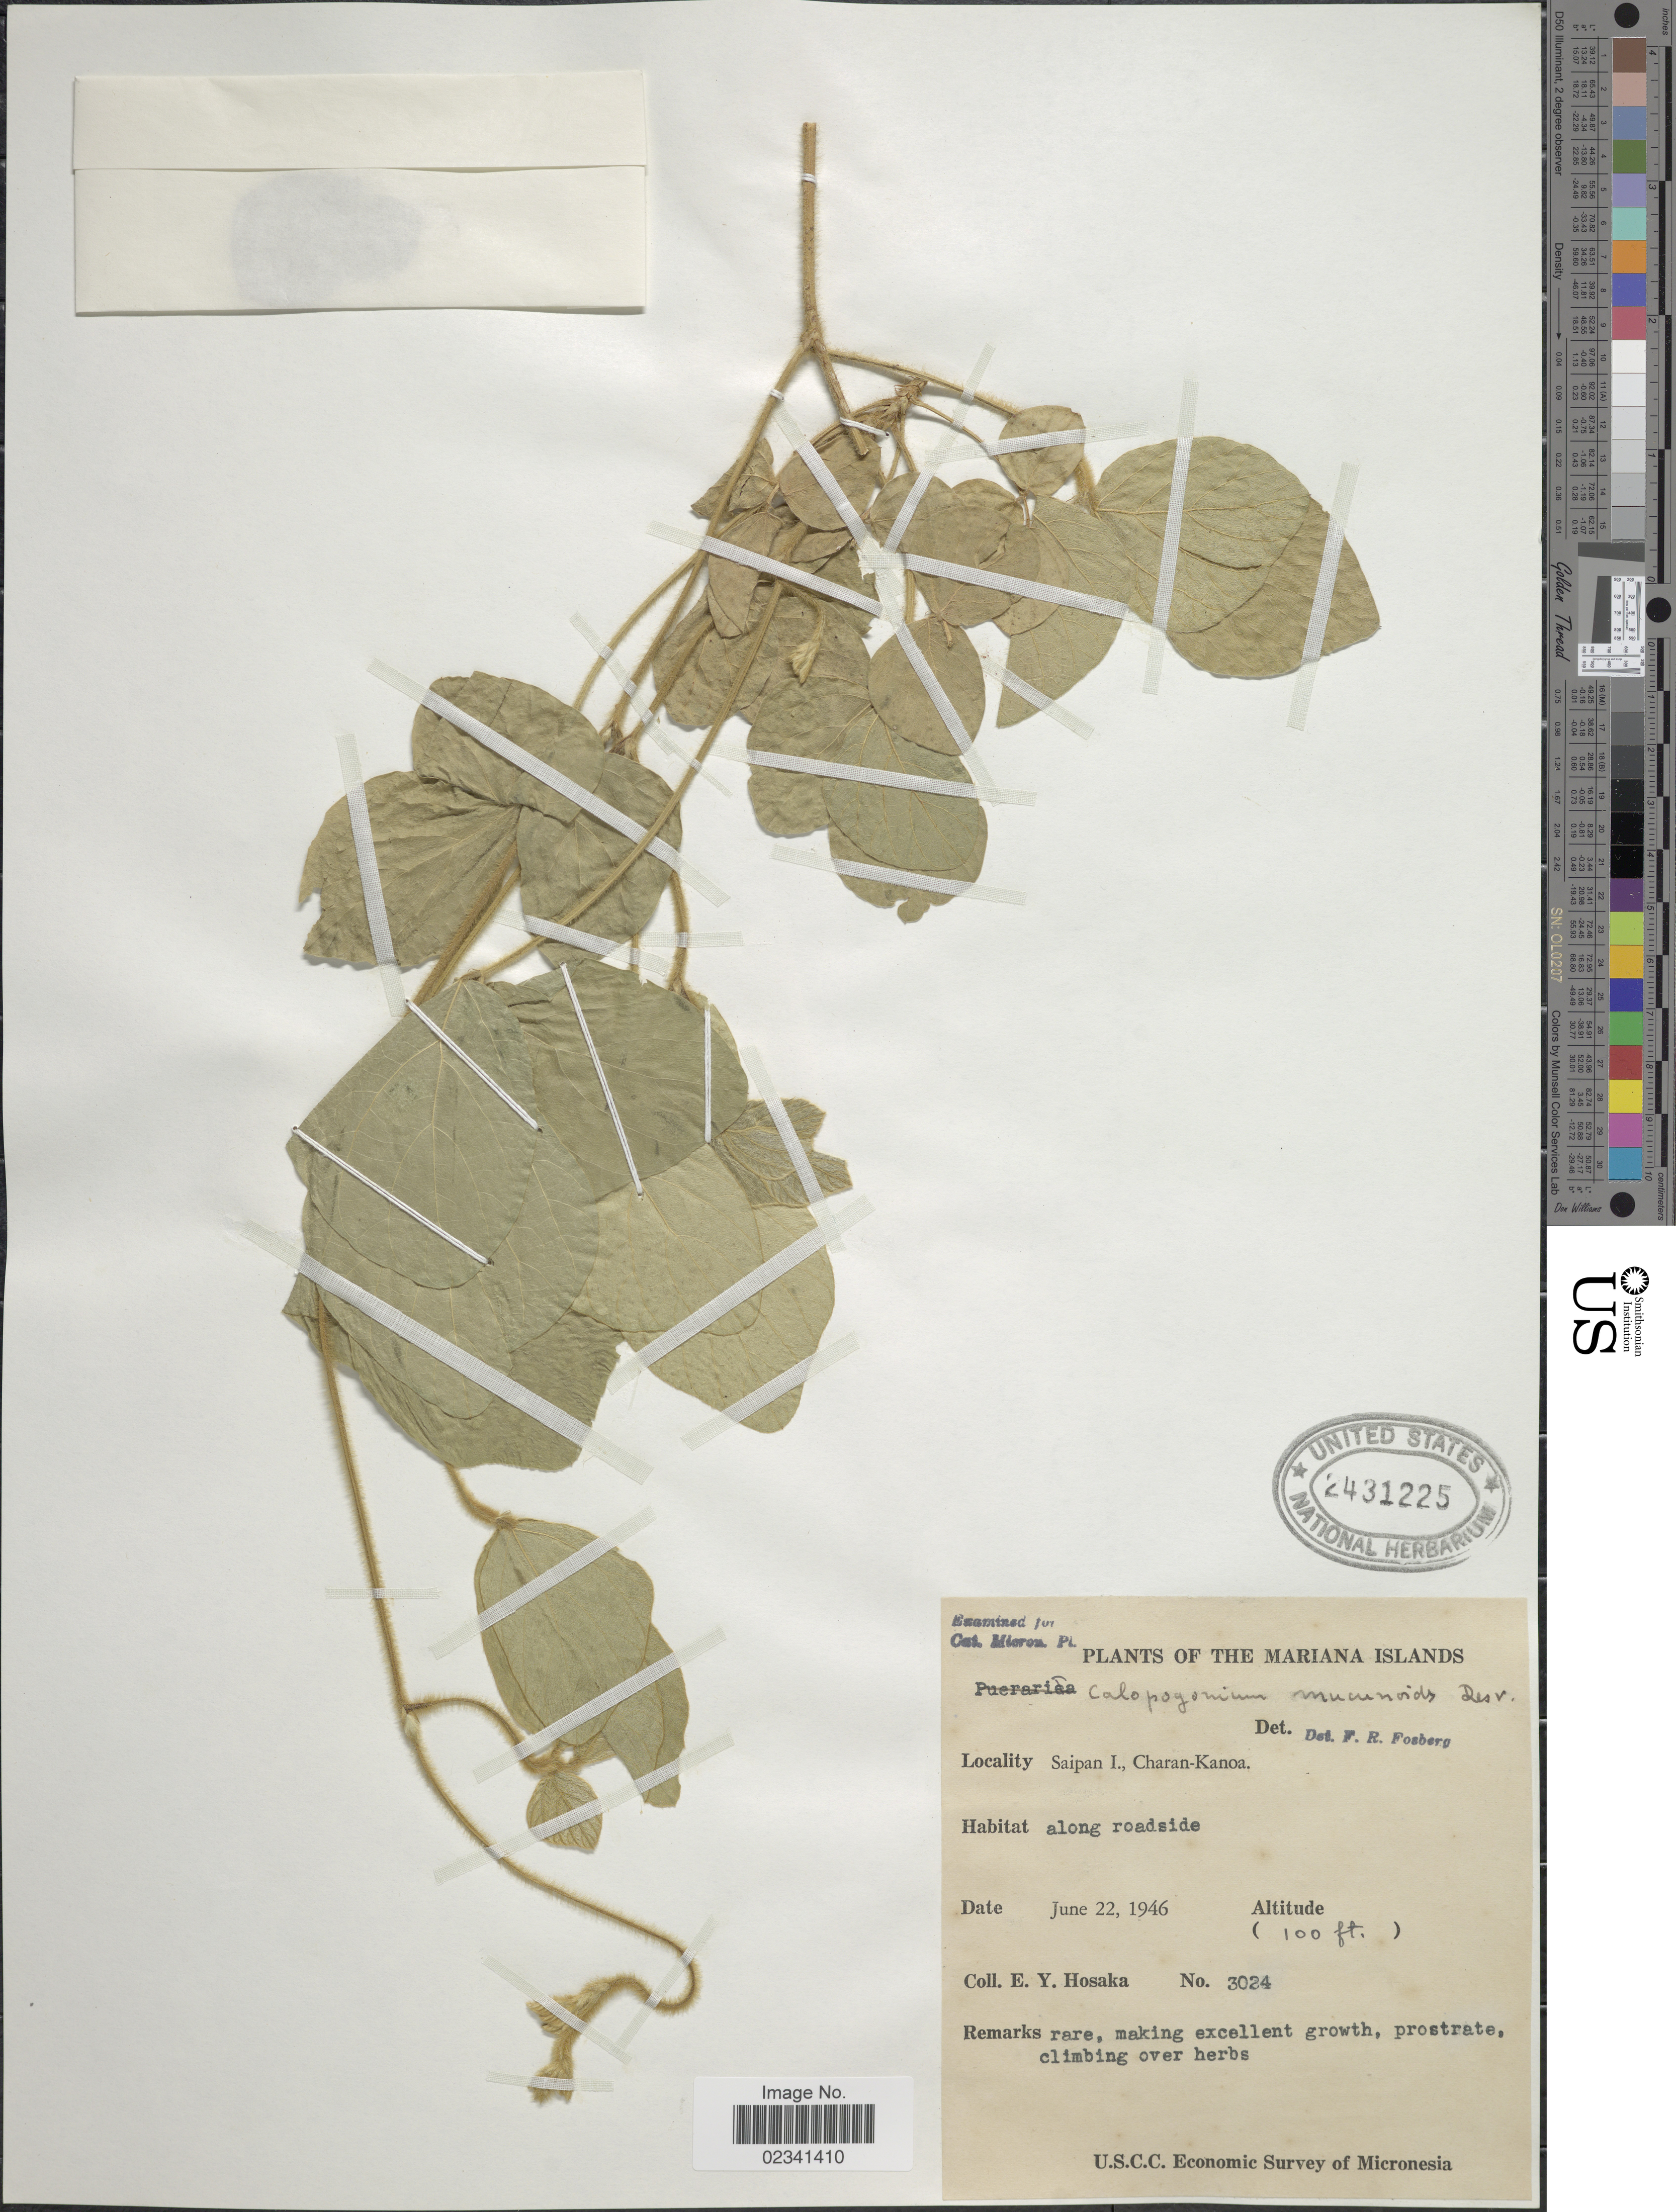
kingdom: Plantae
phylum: Tracheophyta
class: Magnoliopsida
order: Fabales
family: Fabaceae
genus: Calopogonium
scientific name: Calopogonium mucunoides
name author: Desv.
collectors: E. Y. Hosaka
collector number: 3024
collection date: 1946-06-22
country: Northern Mariana Islands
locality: The Mariana Islands, Saipan I., Charan-Kanoa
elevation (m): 30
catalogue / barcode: US 2431225